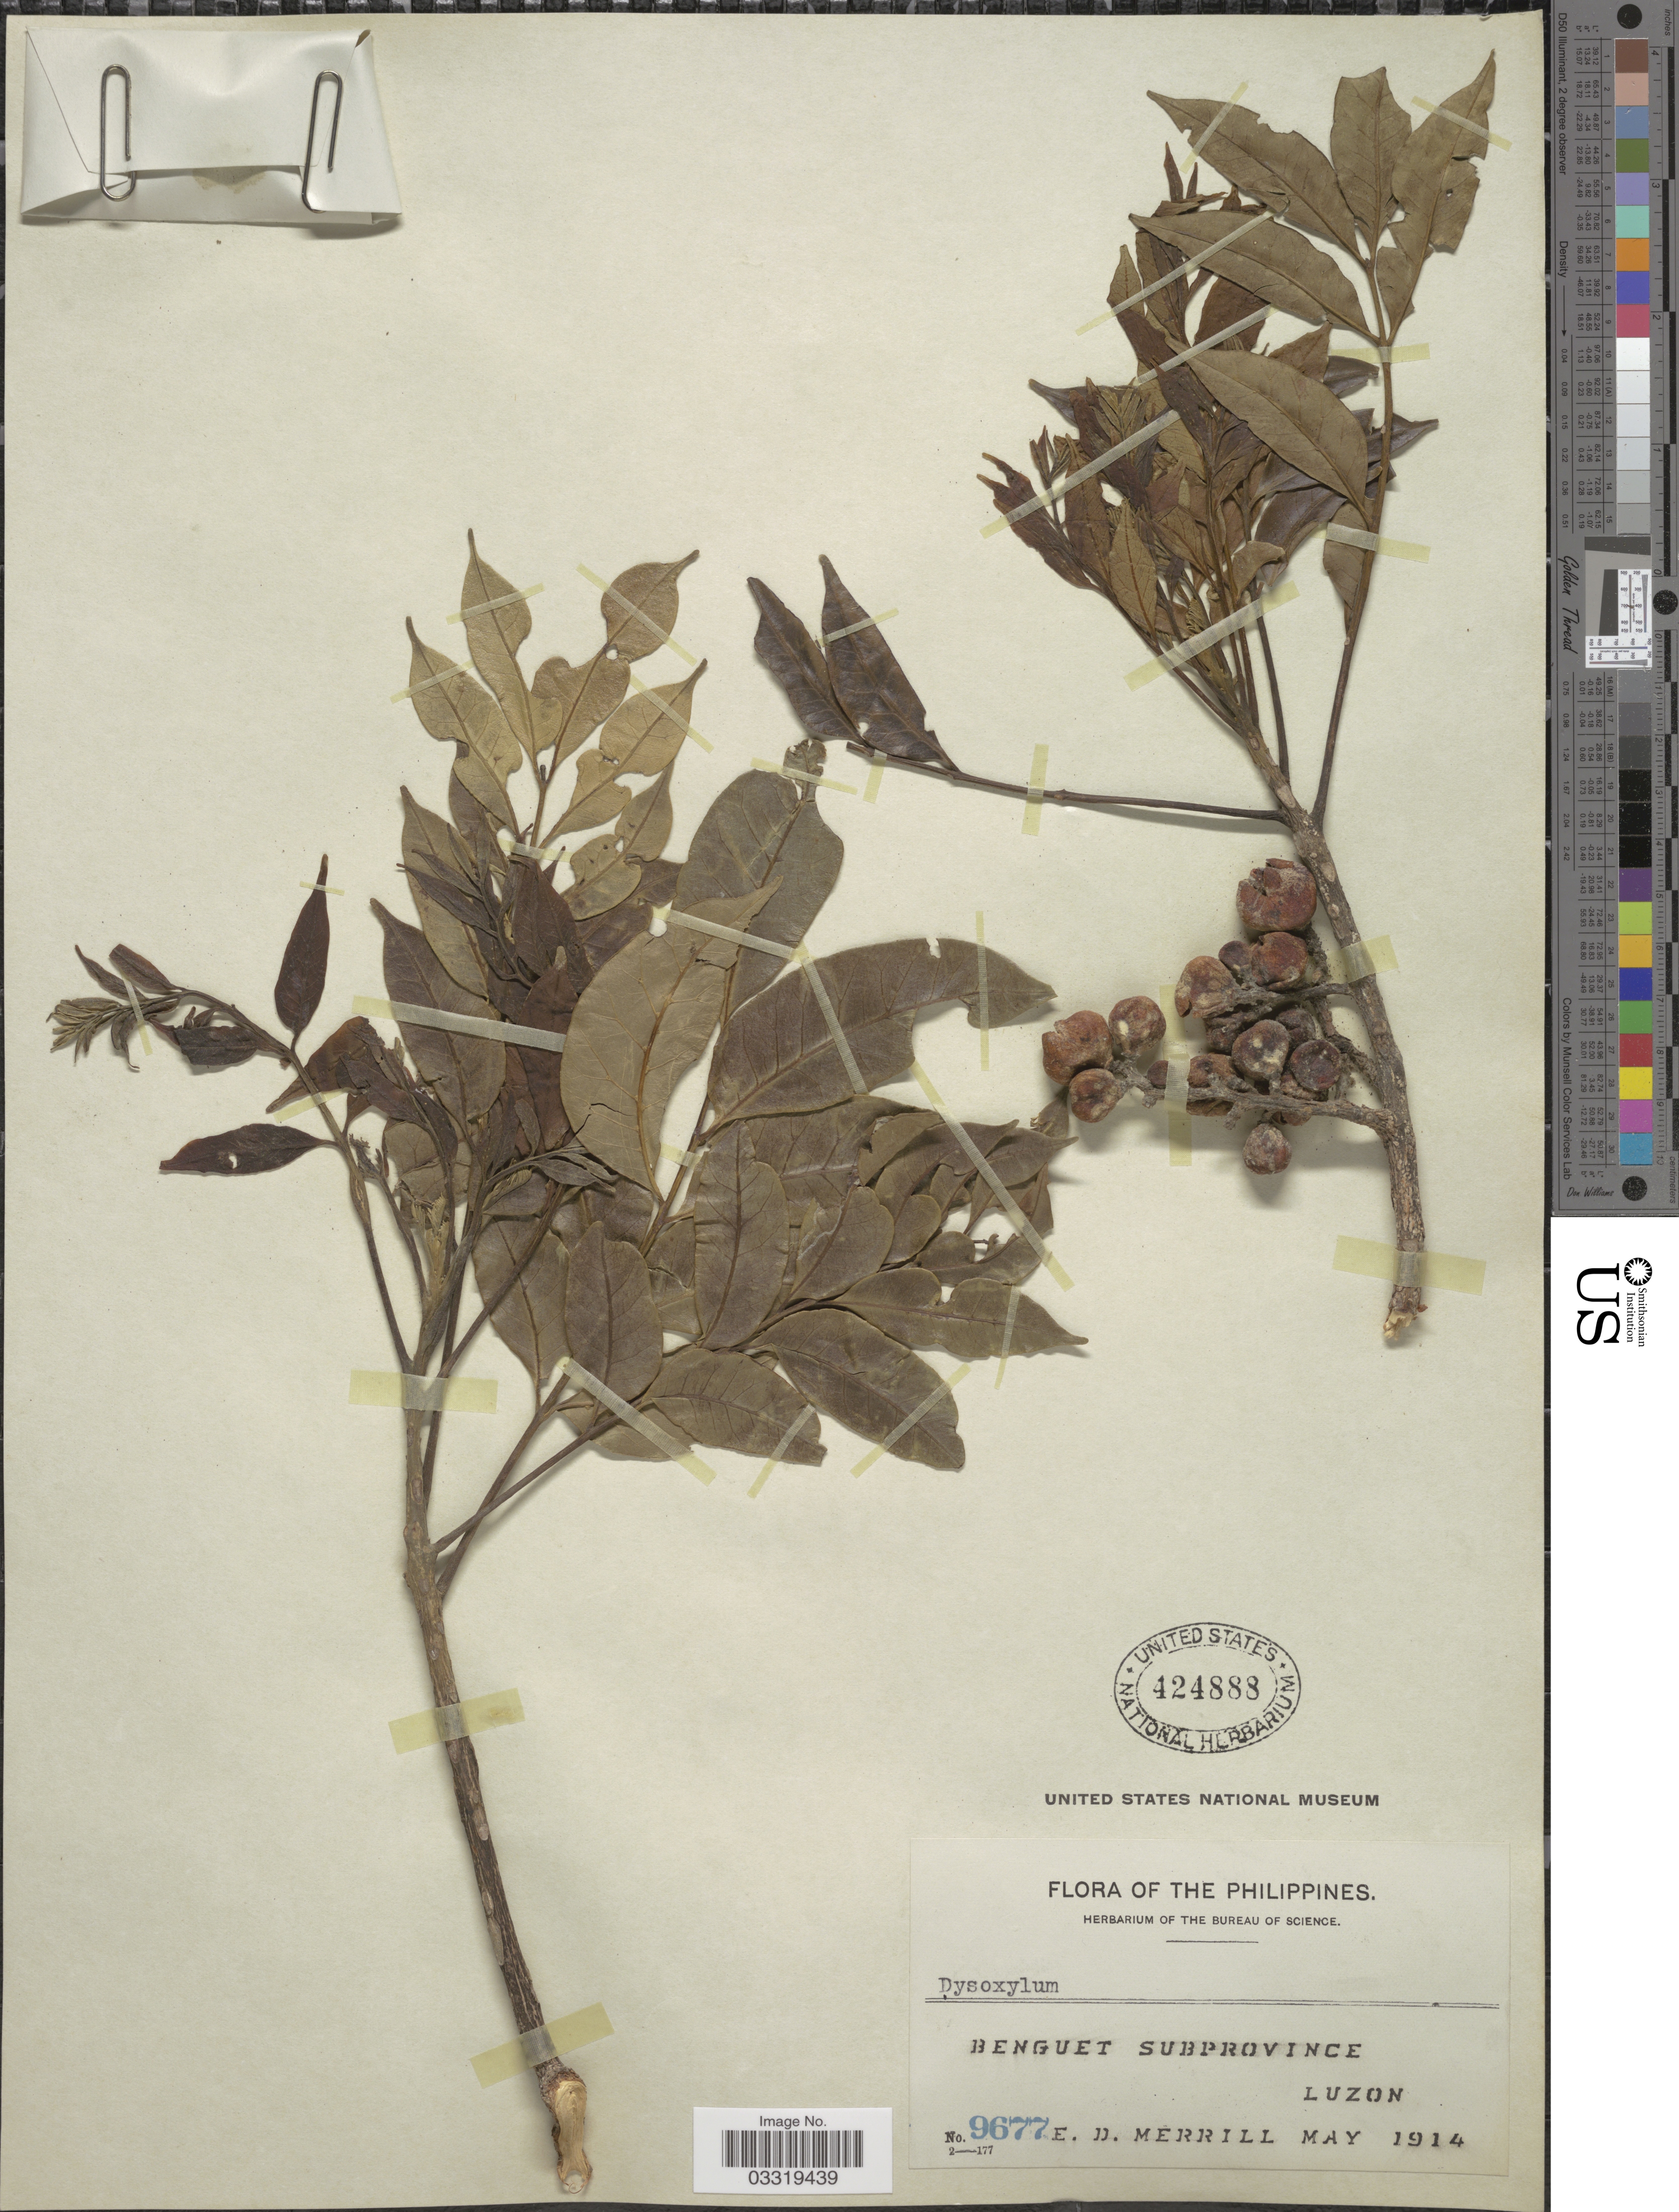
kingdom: Plantae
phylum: Tracheophyta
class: Magnoliopsida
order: Sapindales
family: Meliaceae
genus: Didymocheton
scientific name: Didymocheton mollissimus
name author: (Spreng.) Mabb.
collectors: E. D. Merrill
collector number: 9677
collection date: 1914-05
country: Philippines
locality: Benguet Subprovince, Luzon.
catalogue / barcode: US 424888